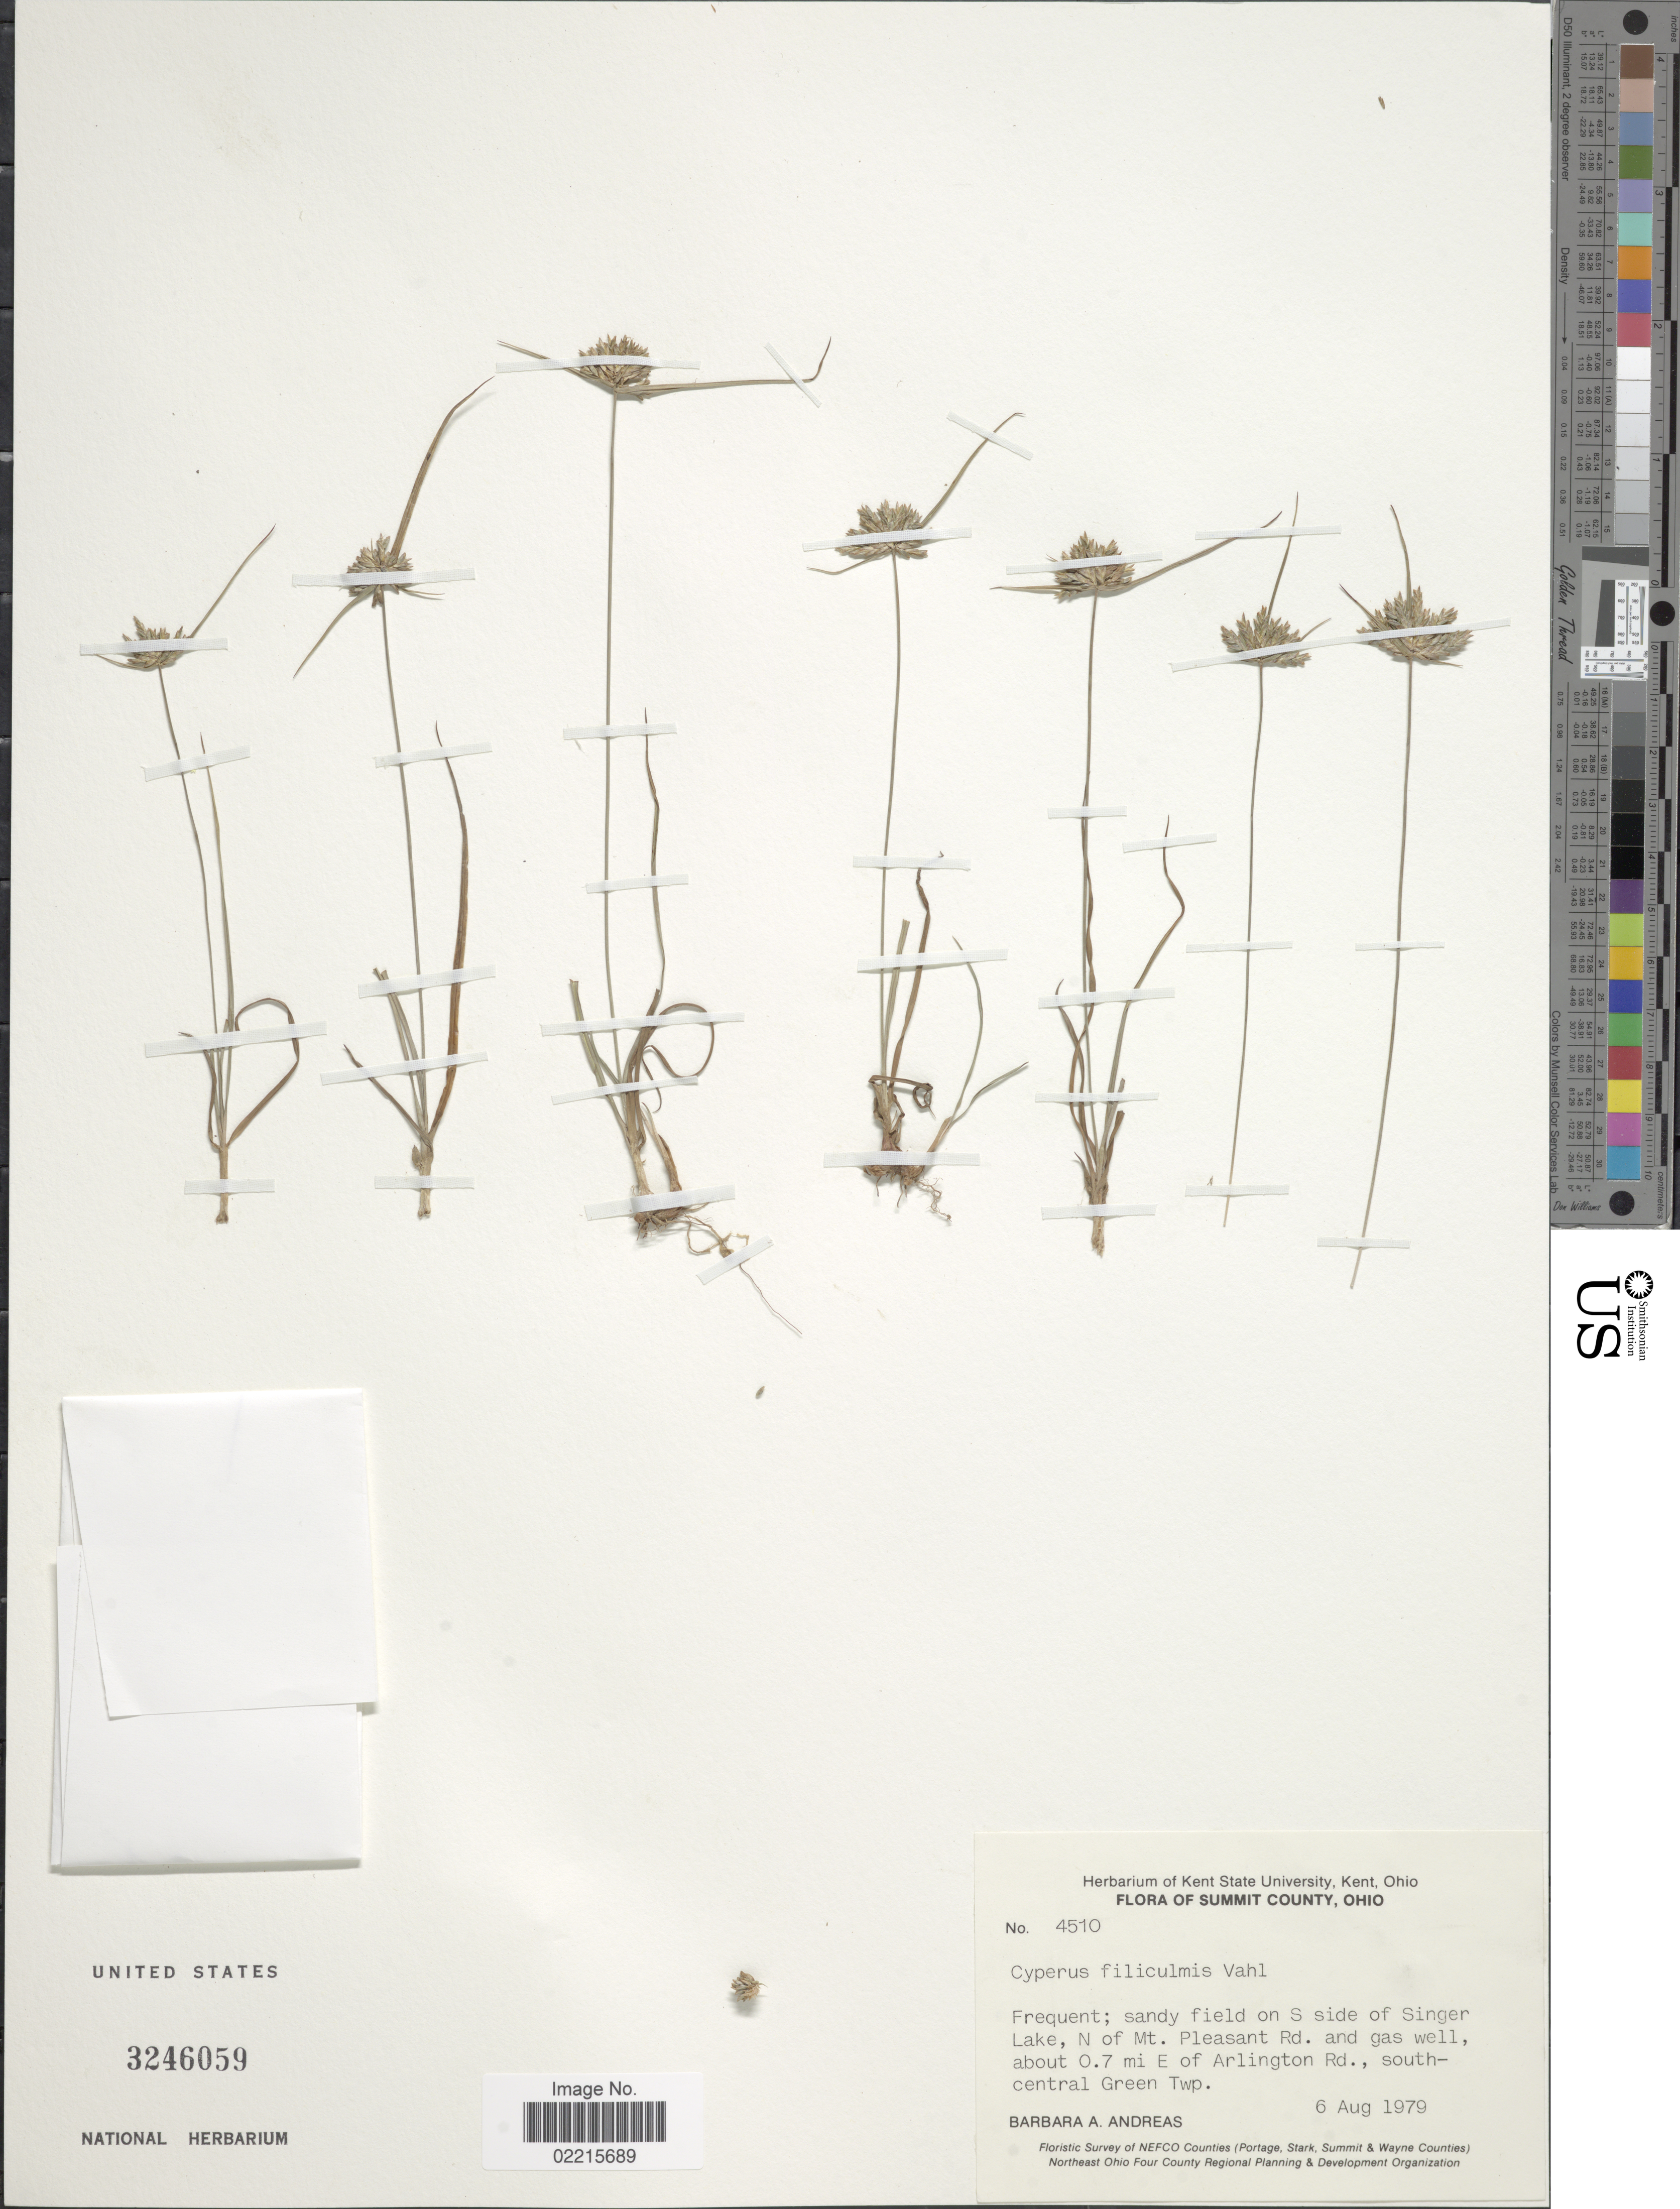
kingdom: Plantae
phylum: Tracheophyta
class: Liliopsida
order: Poales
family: Cyperaceae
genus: Cyperus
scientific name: Cyperus filiculmis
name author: Vahl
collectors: B. A. Andreas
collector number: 4510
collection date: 1979-08-06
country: United States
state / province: Ohio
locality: Summit County, On S side of Singer Lake, n of Mt. Pleasant Rd. and gas well, about 0.7 mi E of Arlington Rd., South central Green Twp.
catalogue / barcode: US 3246059